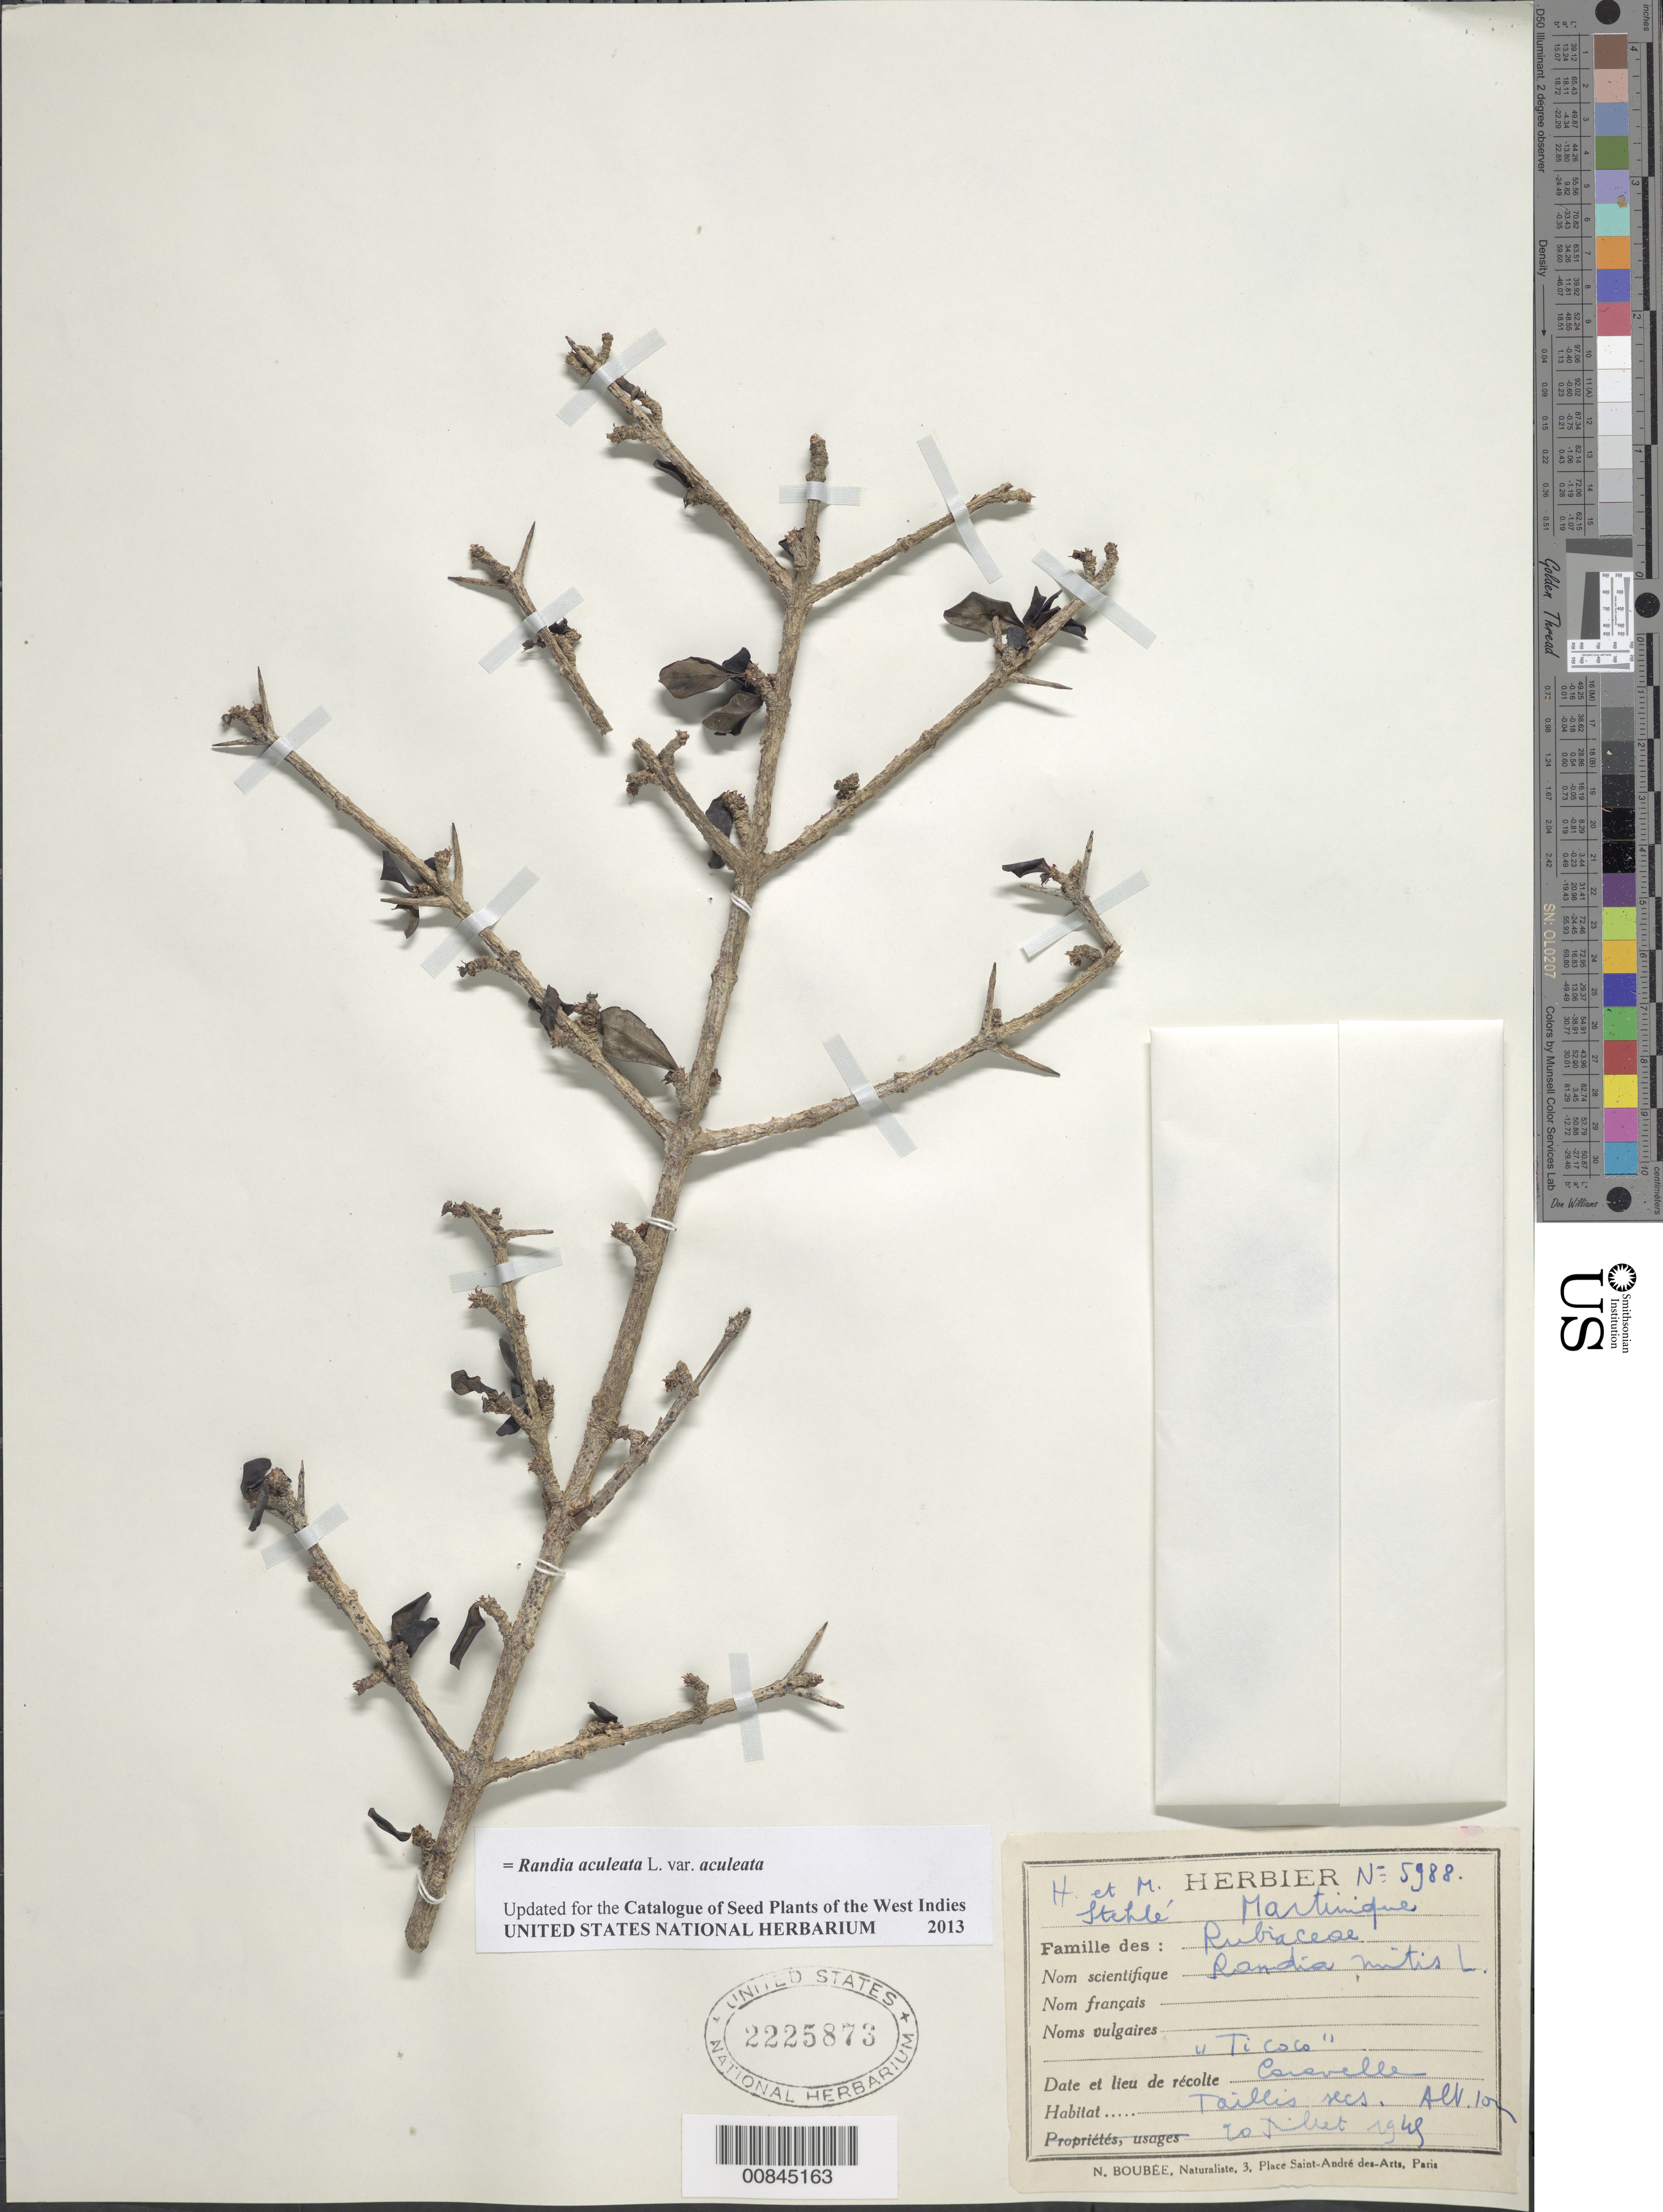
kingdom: Plantae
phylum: Tracheophyta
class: Magnoliopsida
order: Gentianales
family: Rubiaceae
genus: Randia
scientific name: Randia aculeata var. aculeata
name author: L.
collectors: H. Stehlé & M. Stehlé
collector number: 5988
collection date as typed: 20 Jul 1949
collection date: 1949-07-20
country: Martinique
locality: Caravelle (sp?)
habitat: Taillis secs.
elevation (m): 10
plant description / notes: Common name: Ti coco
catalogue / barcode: US 2225873